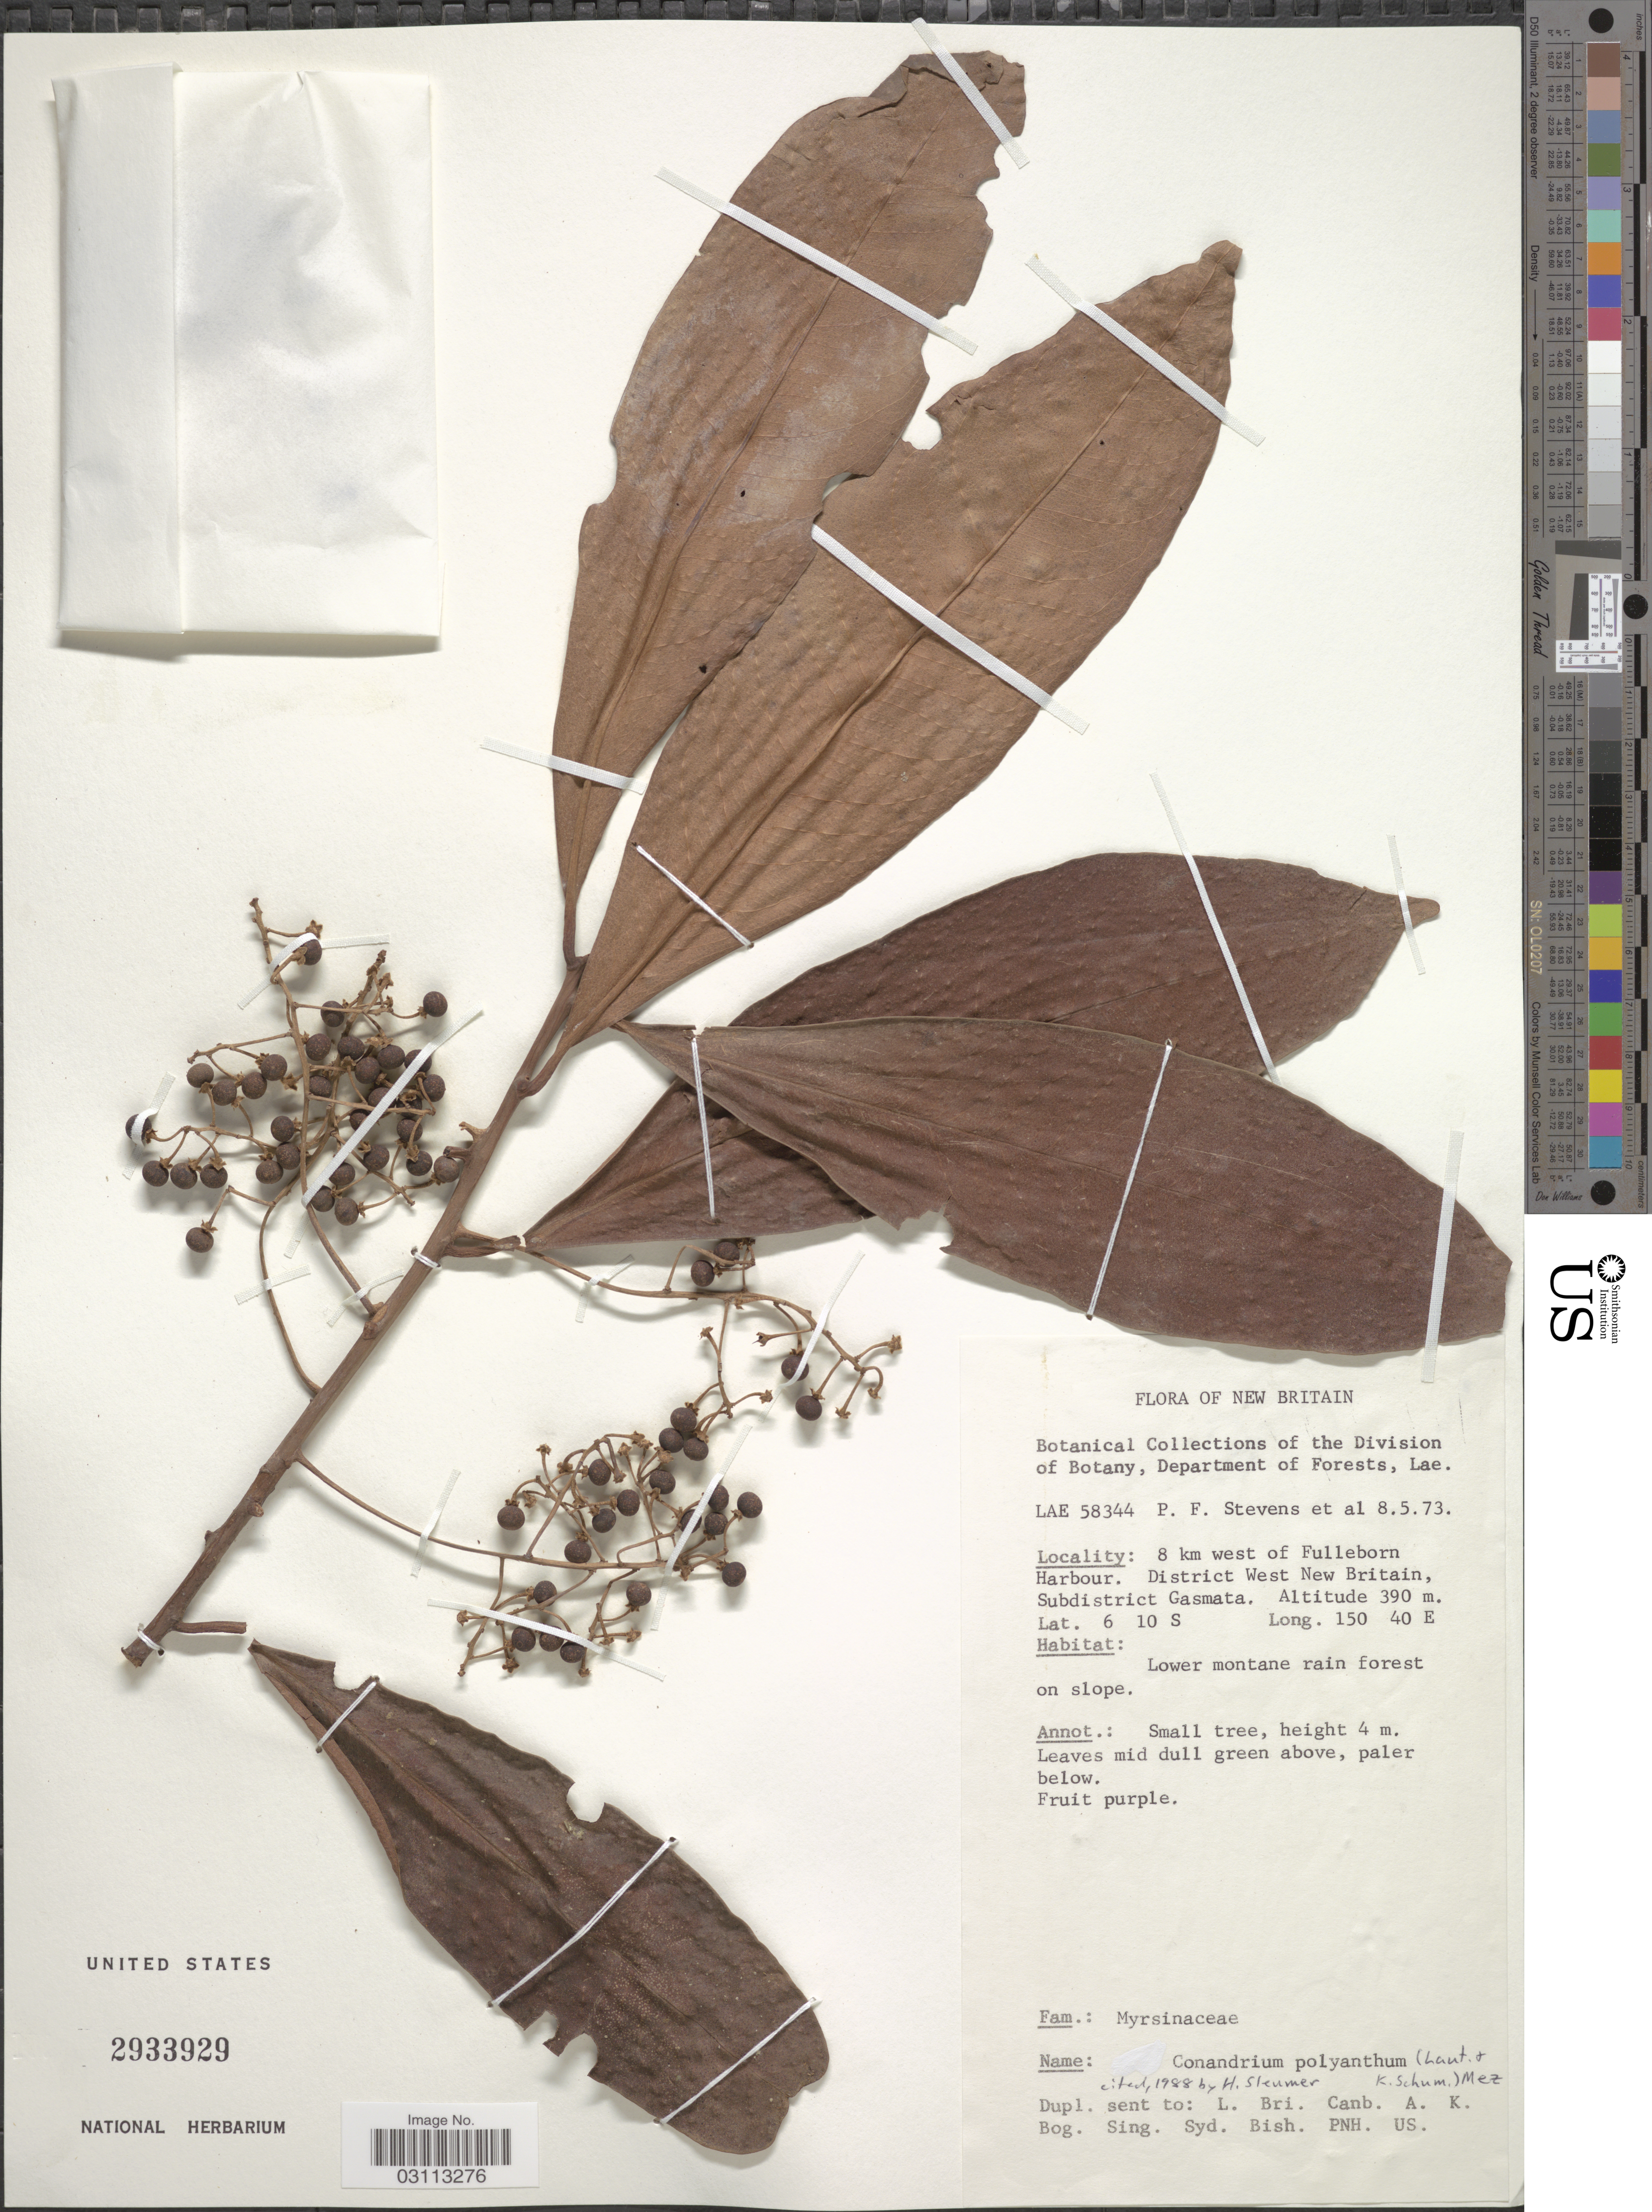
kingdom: Plantae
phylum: Tracheophyta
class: Magnoliopsida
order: Ericales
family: Primulaceae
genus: Conandrium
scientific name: Conandrium polyanthum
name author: (Lauterb. & K. Schum.) Mez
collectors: P. F. Stevens & et al.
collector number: LAE58344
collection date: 1973-05-08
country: Papua New Guinea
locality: New Britain. 8 km west of Fulleborn Harbour. District West New Britain, Subdistrict Gasmata.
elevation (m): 390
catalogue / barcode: US 2933929